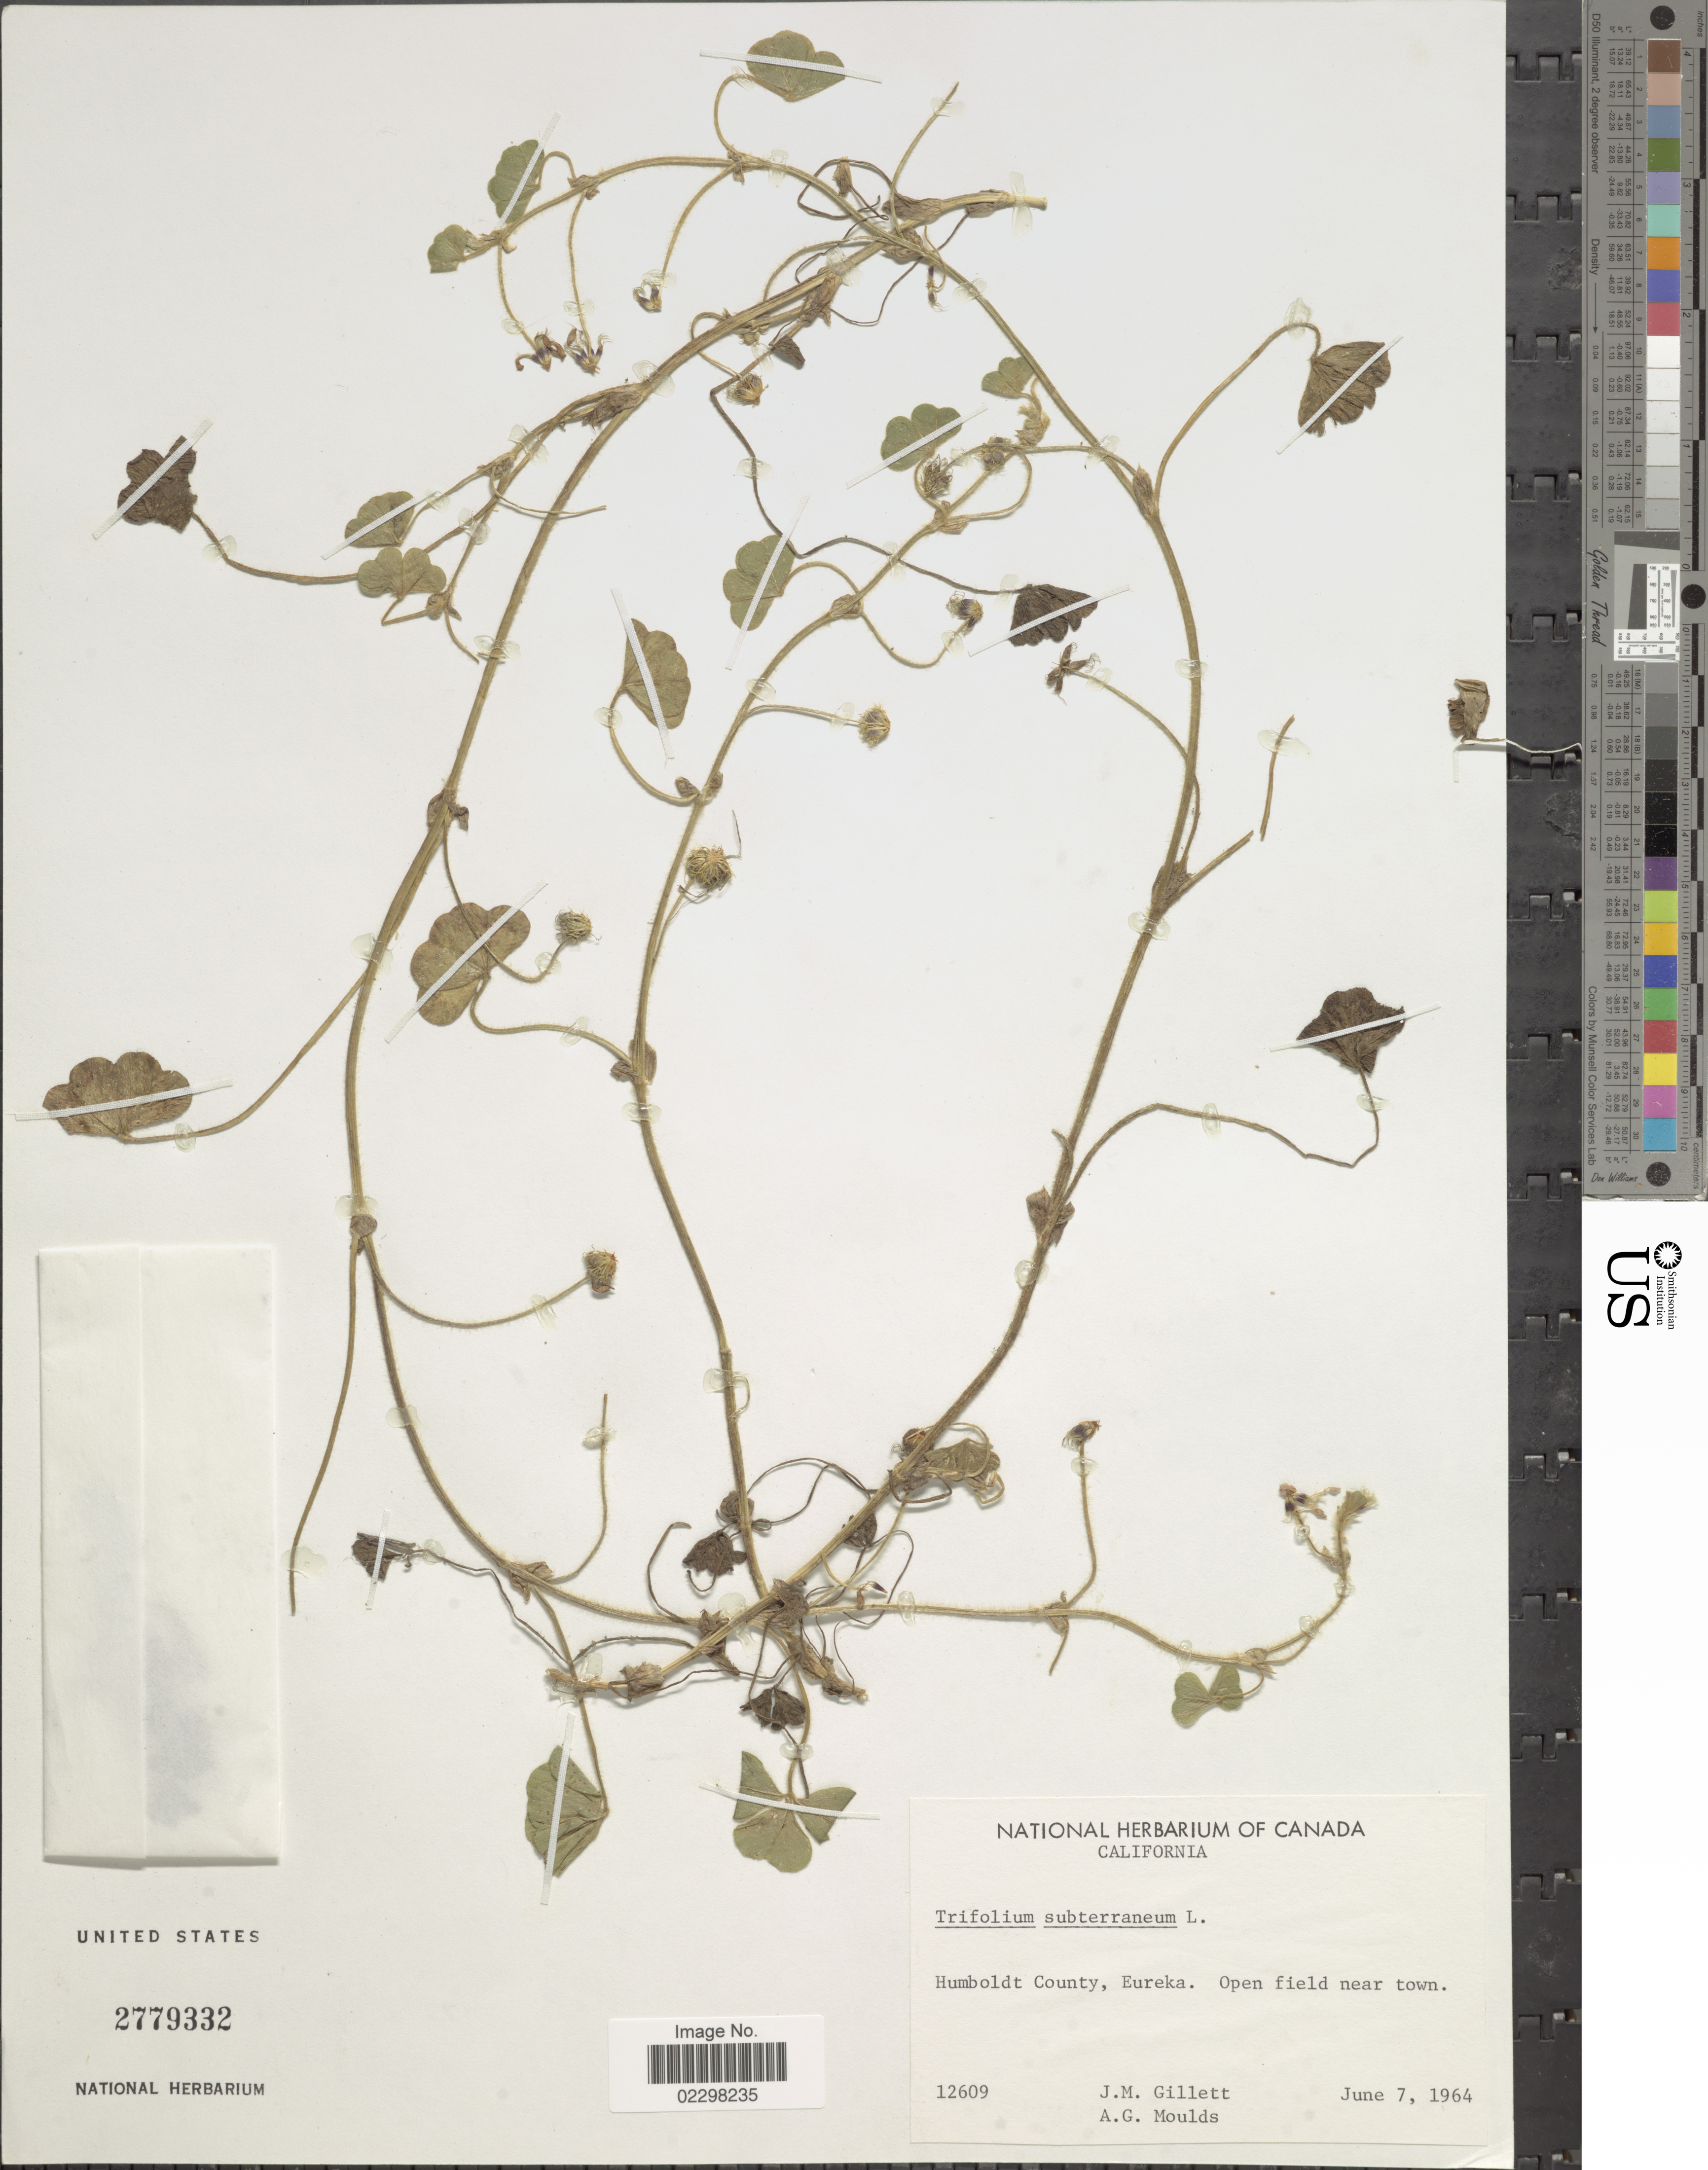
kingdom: Plantae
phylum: Tracheophyta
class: Magnoliopsida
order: Fabales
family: Fabaceae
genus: Trifolium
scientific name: Trifolium subterraneum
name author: L.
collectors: J. M. Gillett & A. Moulds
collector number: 12609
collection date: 1964-06-07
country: United States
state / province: California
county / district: Humboldt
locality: Humboldt County, Eureka, Open field near town.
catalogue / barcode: US 2779332